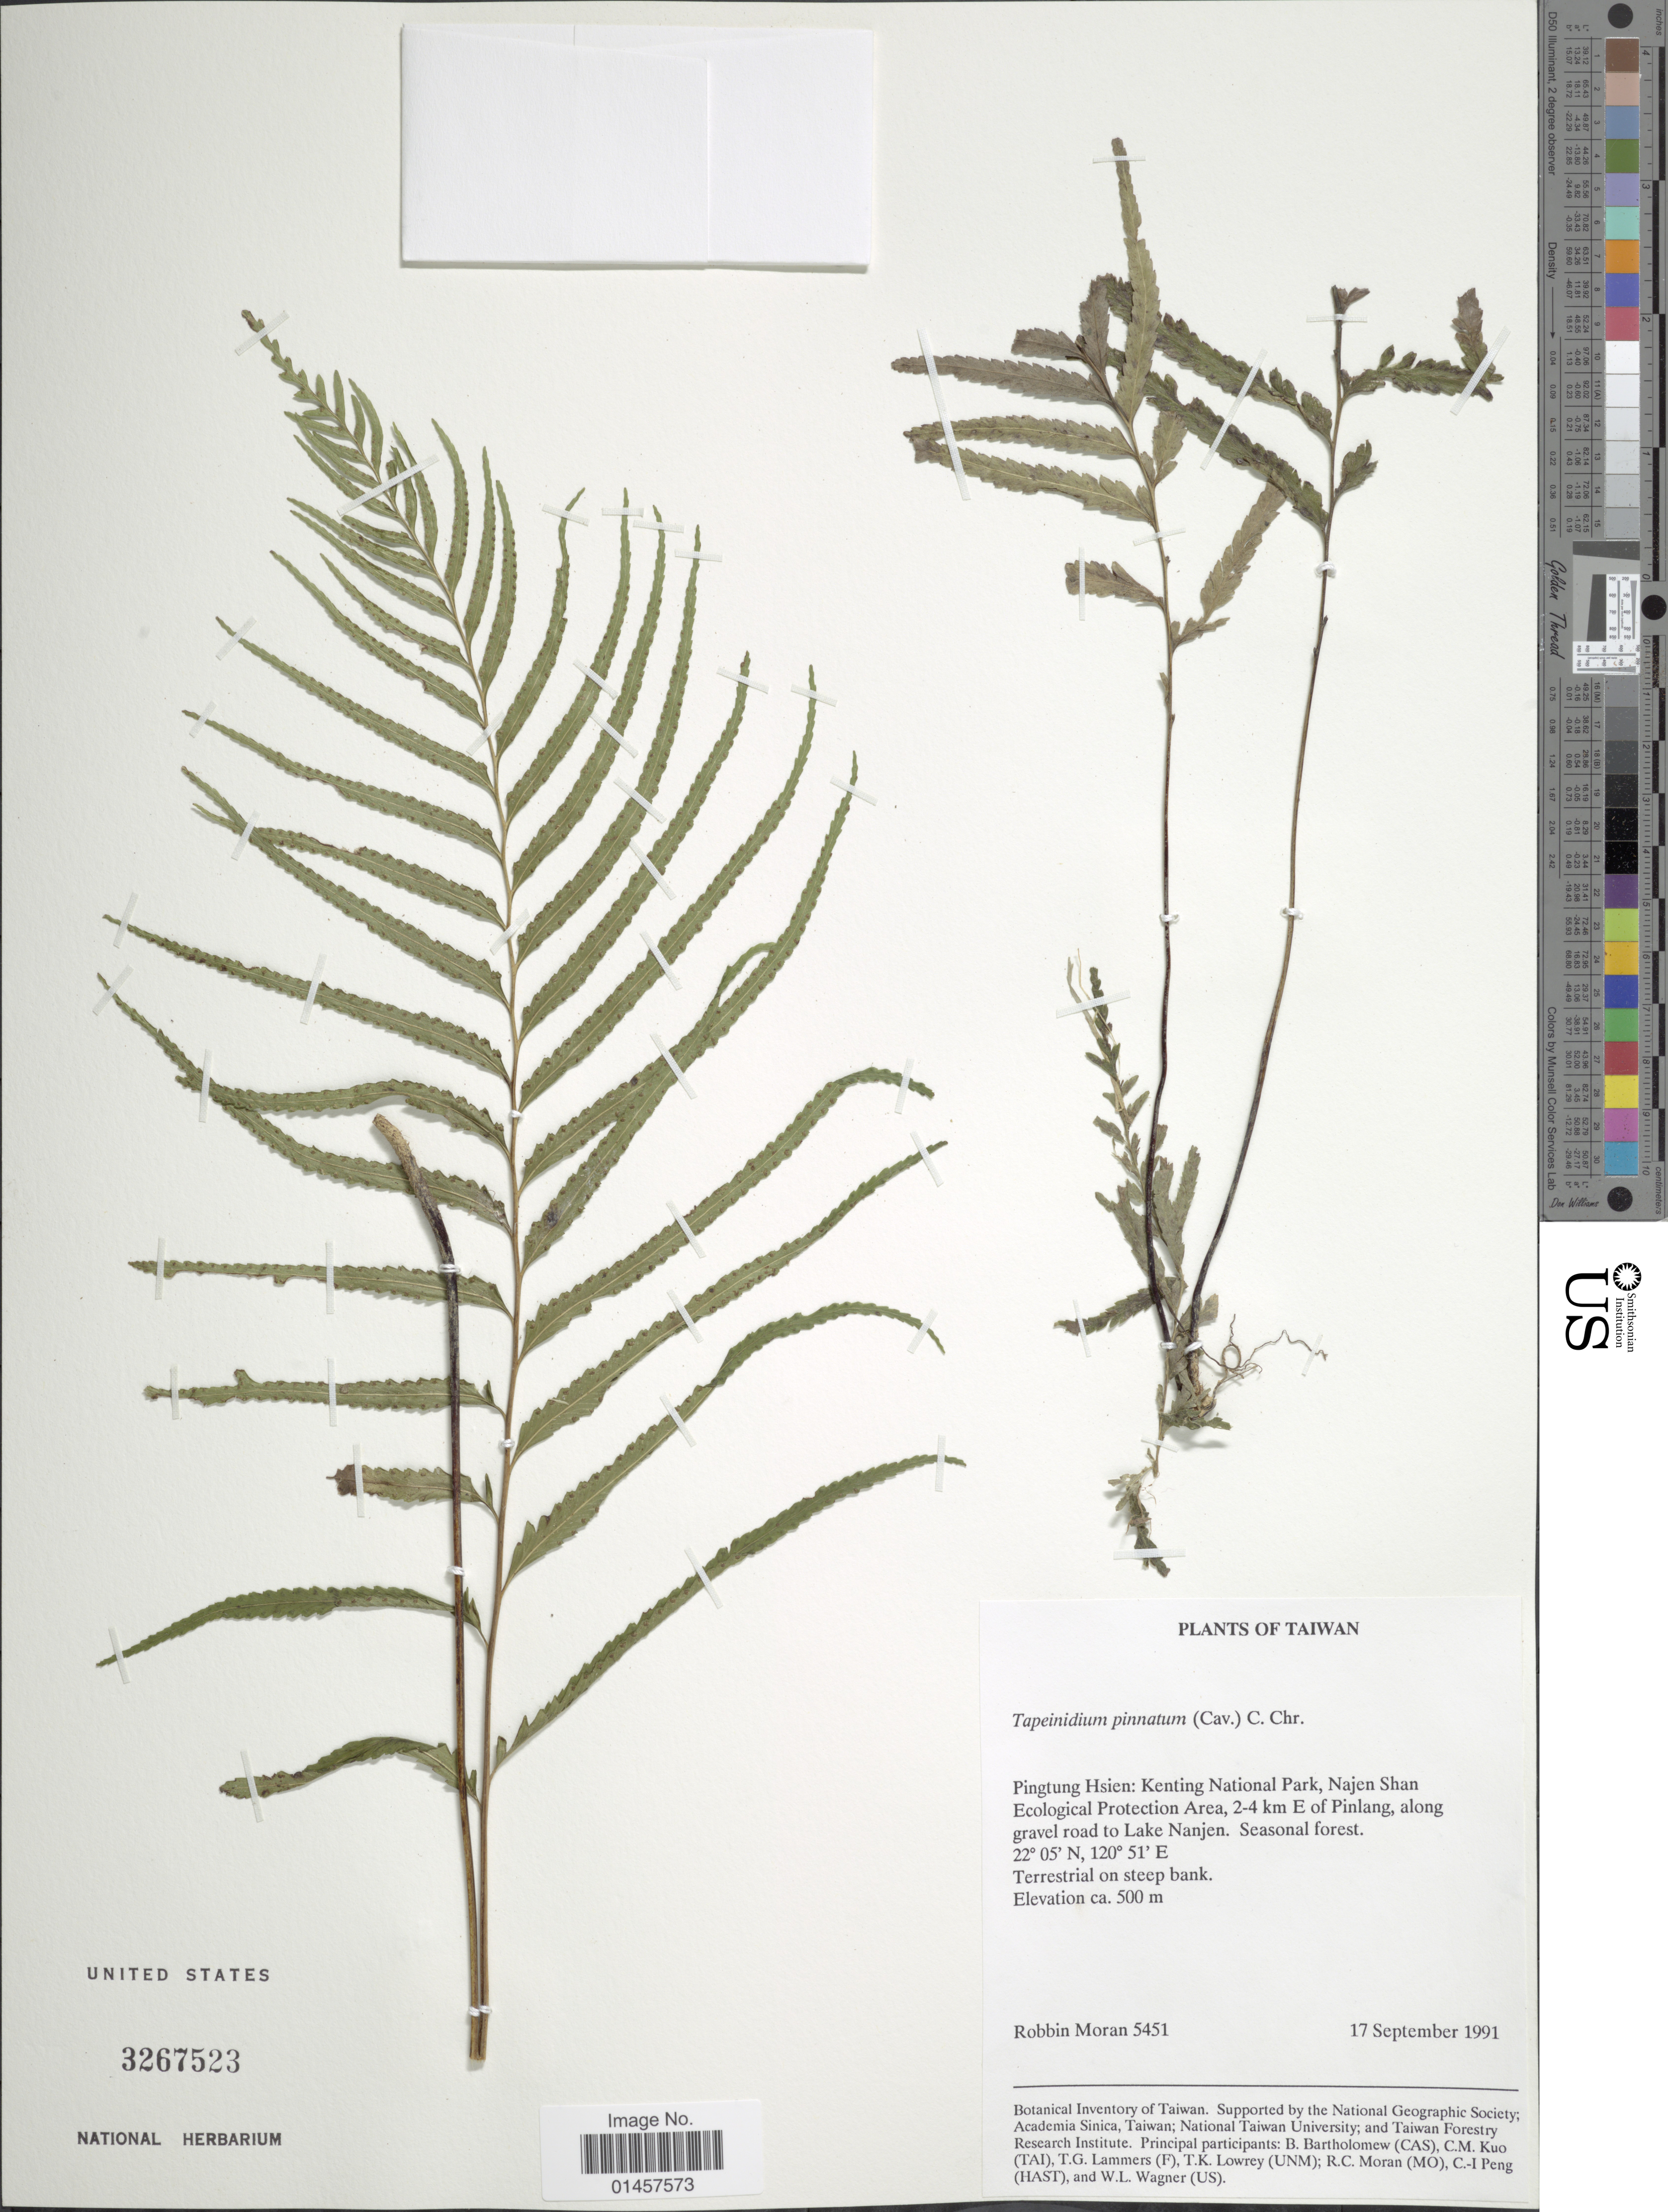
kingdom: Plantae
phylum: Tracheophyta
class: Polypodiopsida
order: Polypodiales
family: Lindsaeaceae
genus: Tapeinidium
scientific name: Tapeinidium pinnatum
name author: (Cav.) C. Chr.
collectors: R. Moran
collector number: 5451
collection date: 1991-09-17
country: Taiwan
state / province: Pingtung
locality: Taiwan Pingtung Hsien: Kenting National Park, Najen Shan Ecological Protection Area, 2-4 km E of Pinlang along gravel road to Lake Nanjen, seasonal forest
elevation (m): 500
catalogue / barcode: US 3267523